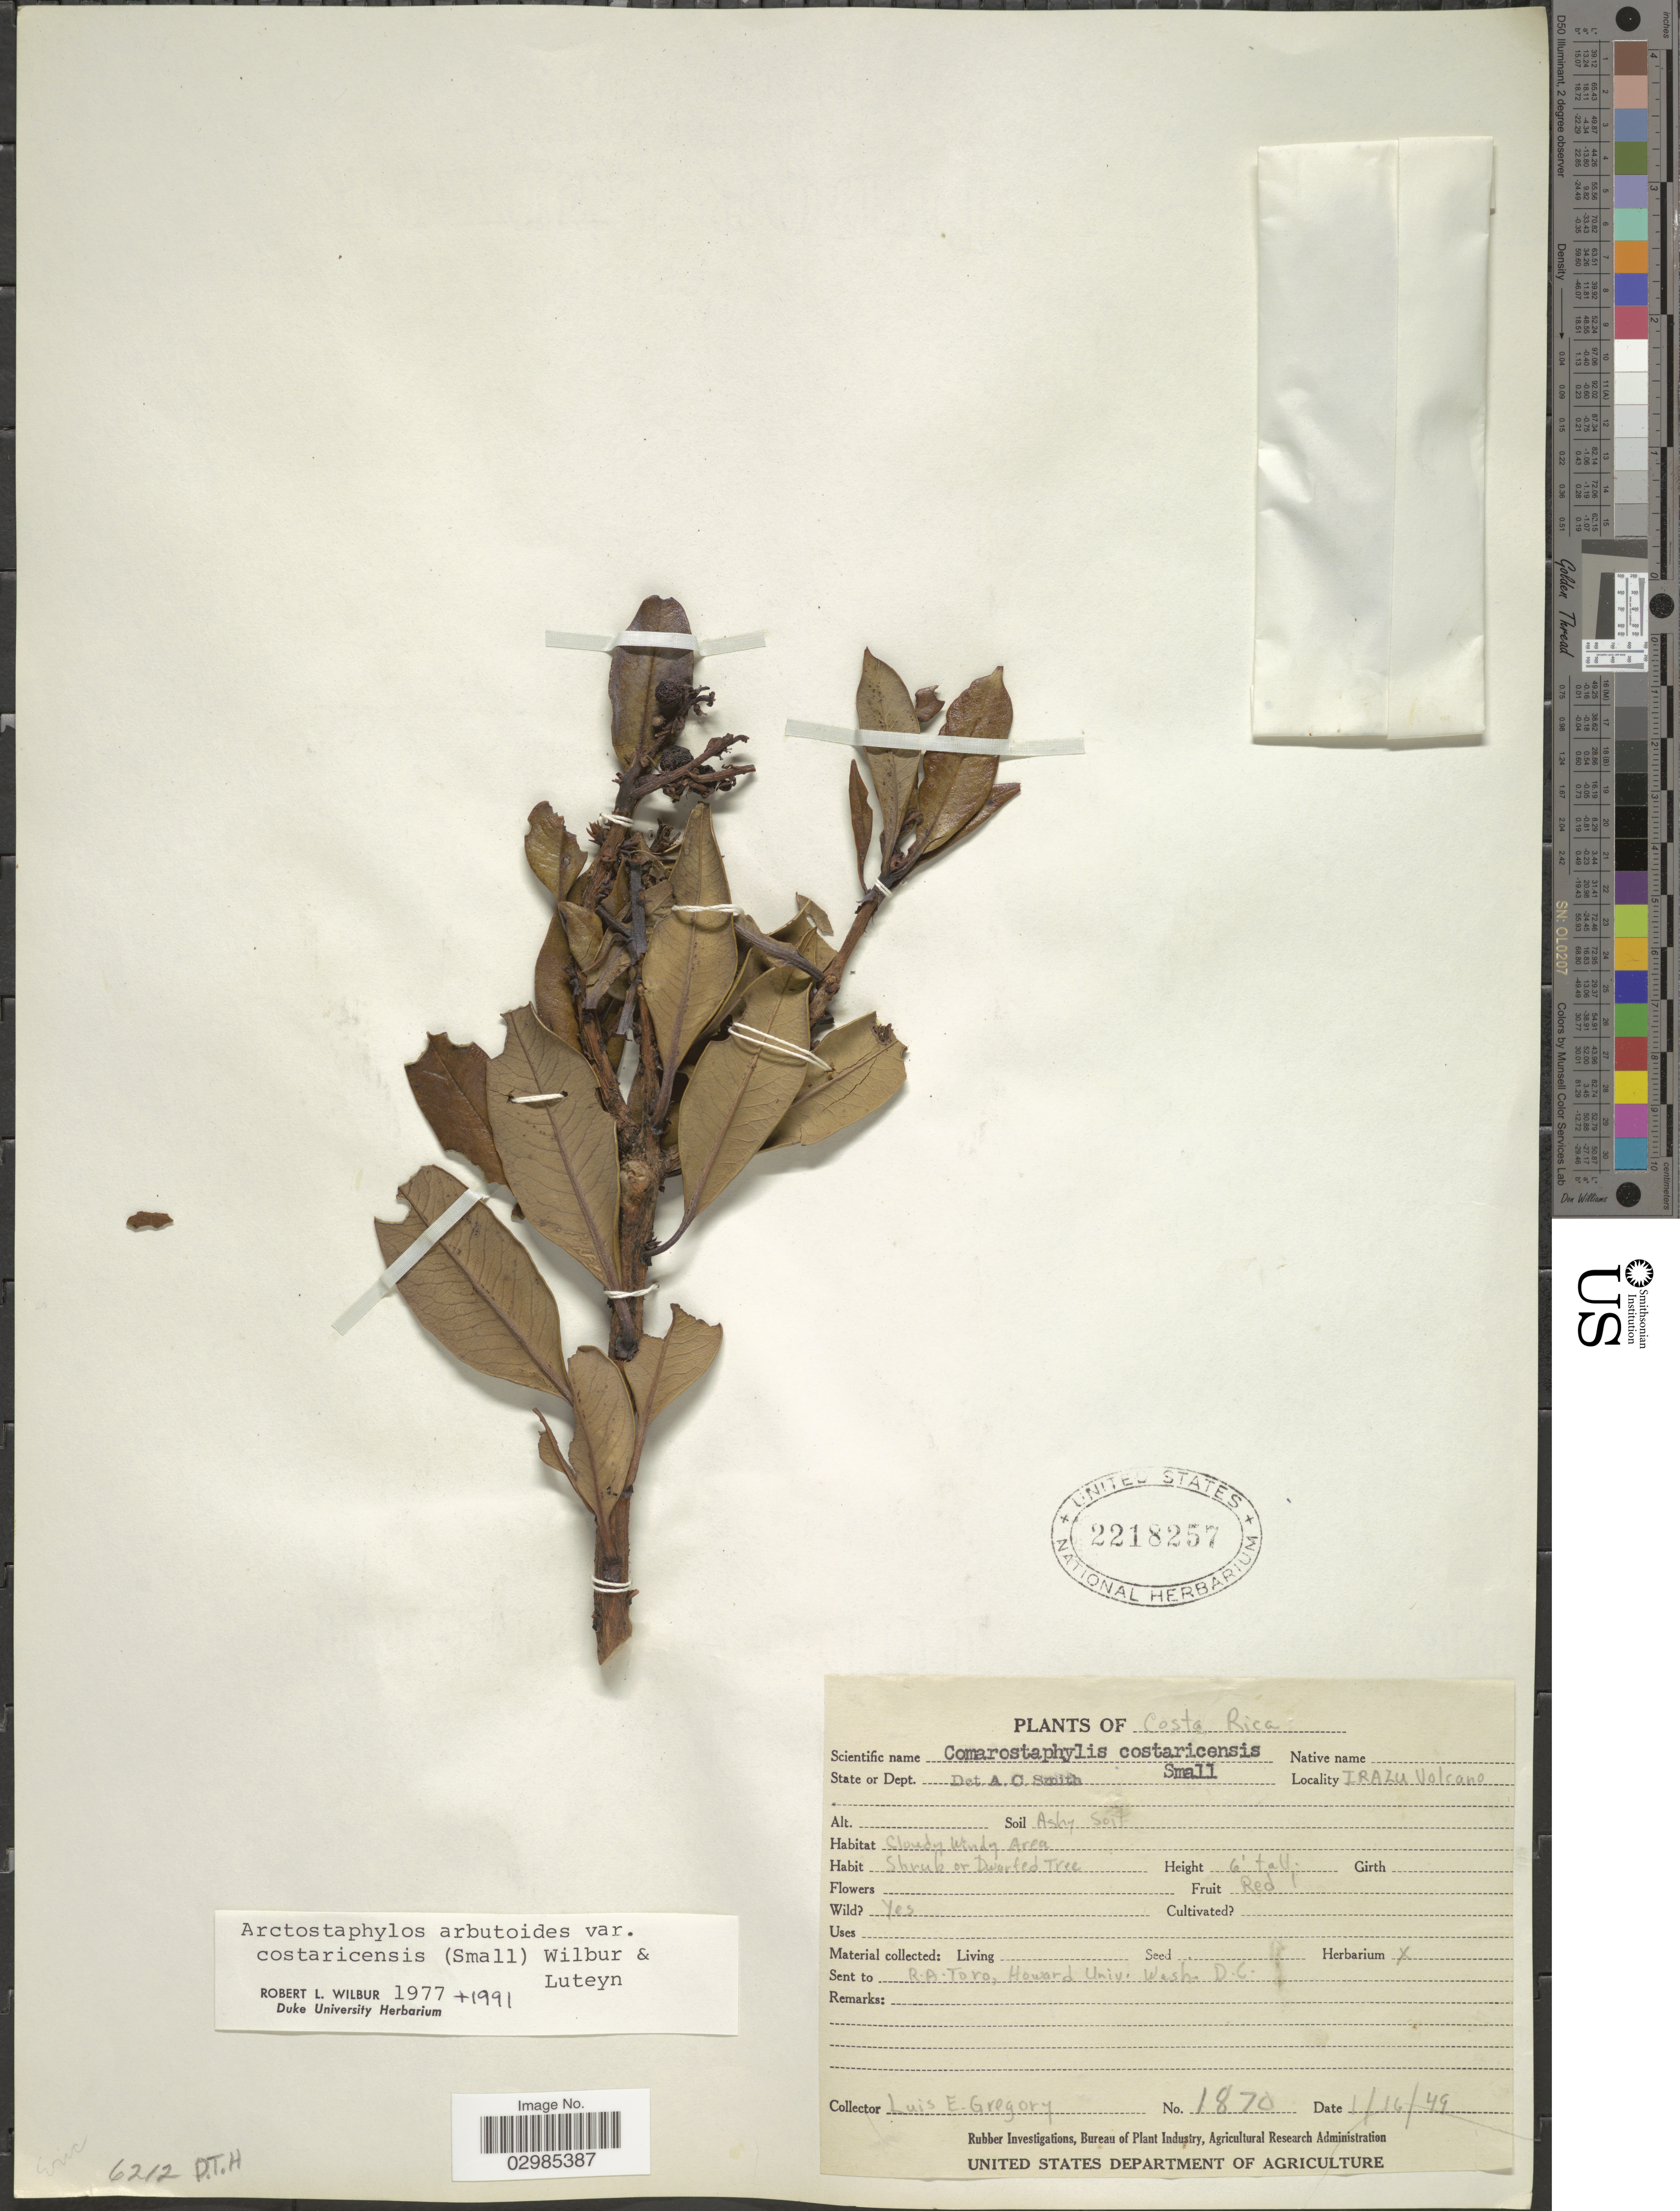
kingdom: Plantae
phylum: Tracheophyta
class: Magnoliopsida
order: Ericales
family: Ericaceae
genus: Arctostaphylos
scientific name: Arctostaphylos arbutoides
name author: (Lindl.) Hemsl.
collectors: L. E. Gregory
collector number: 1870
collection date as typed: Transcribed d/m/y: 16/1/49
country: Costa Rica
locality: Irazu Volcano.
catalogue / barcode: US 2218257